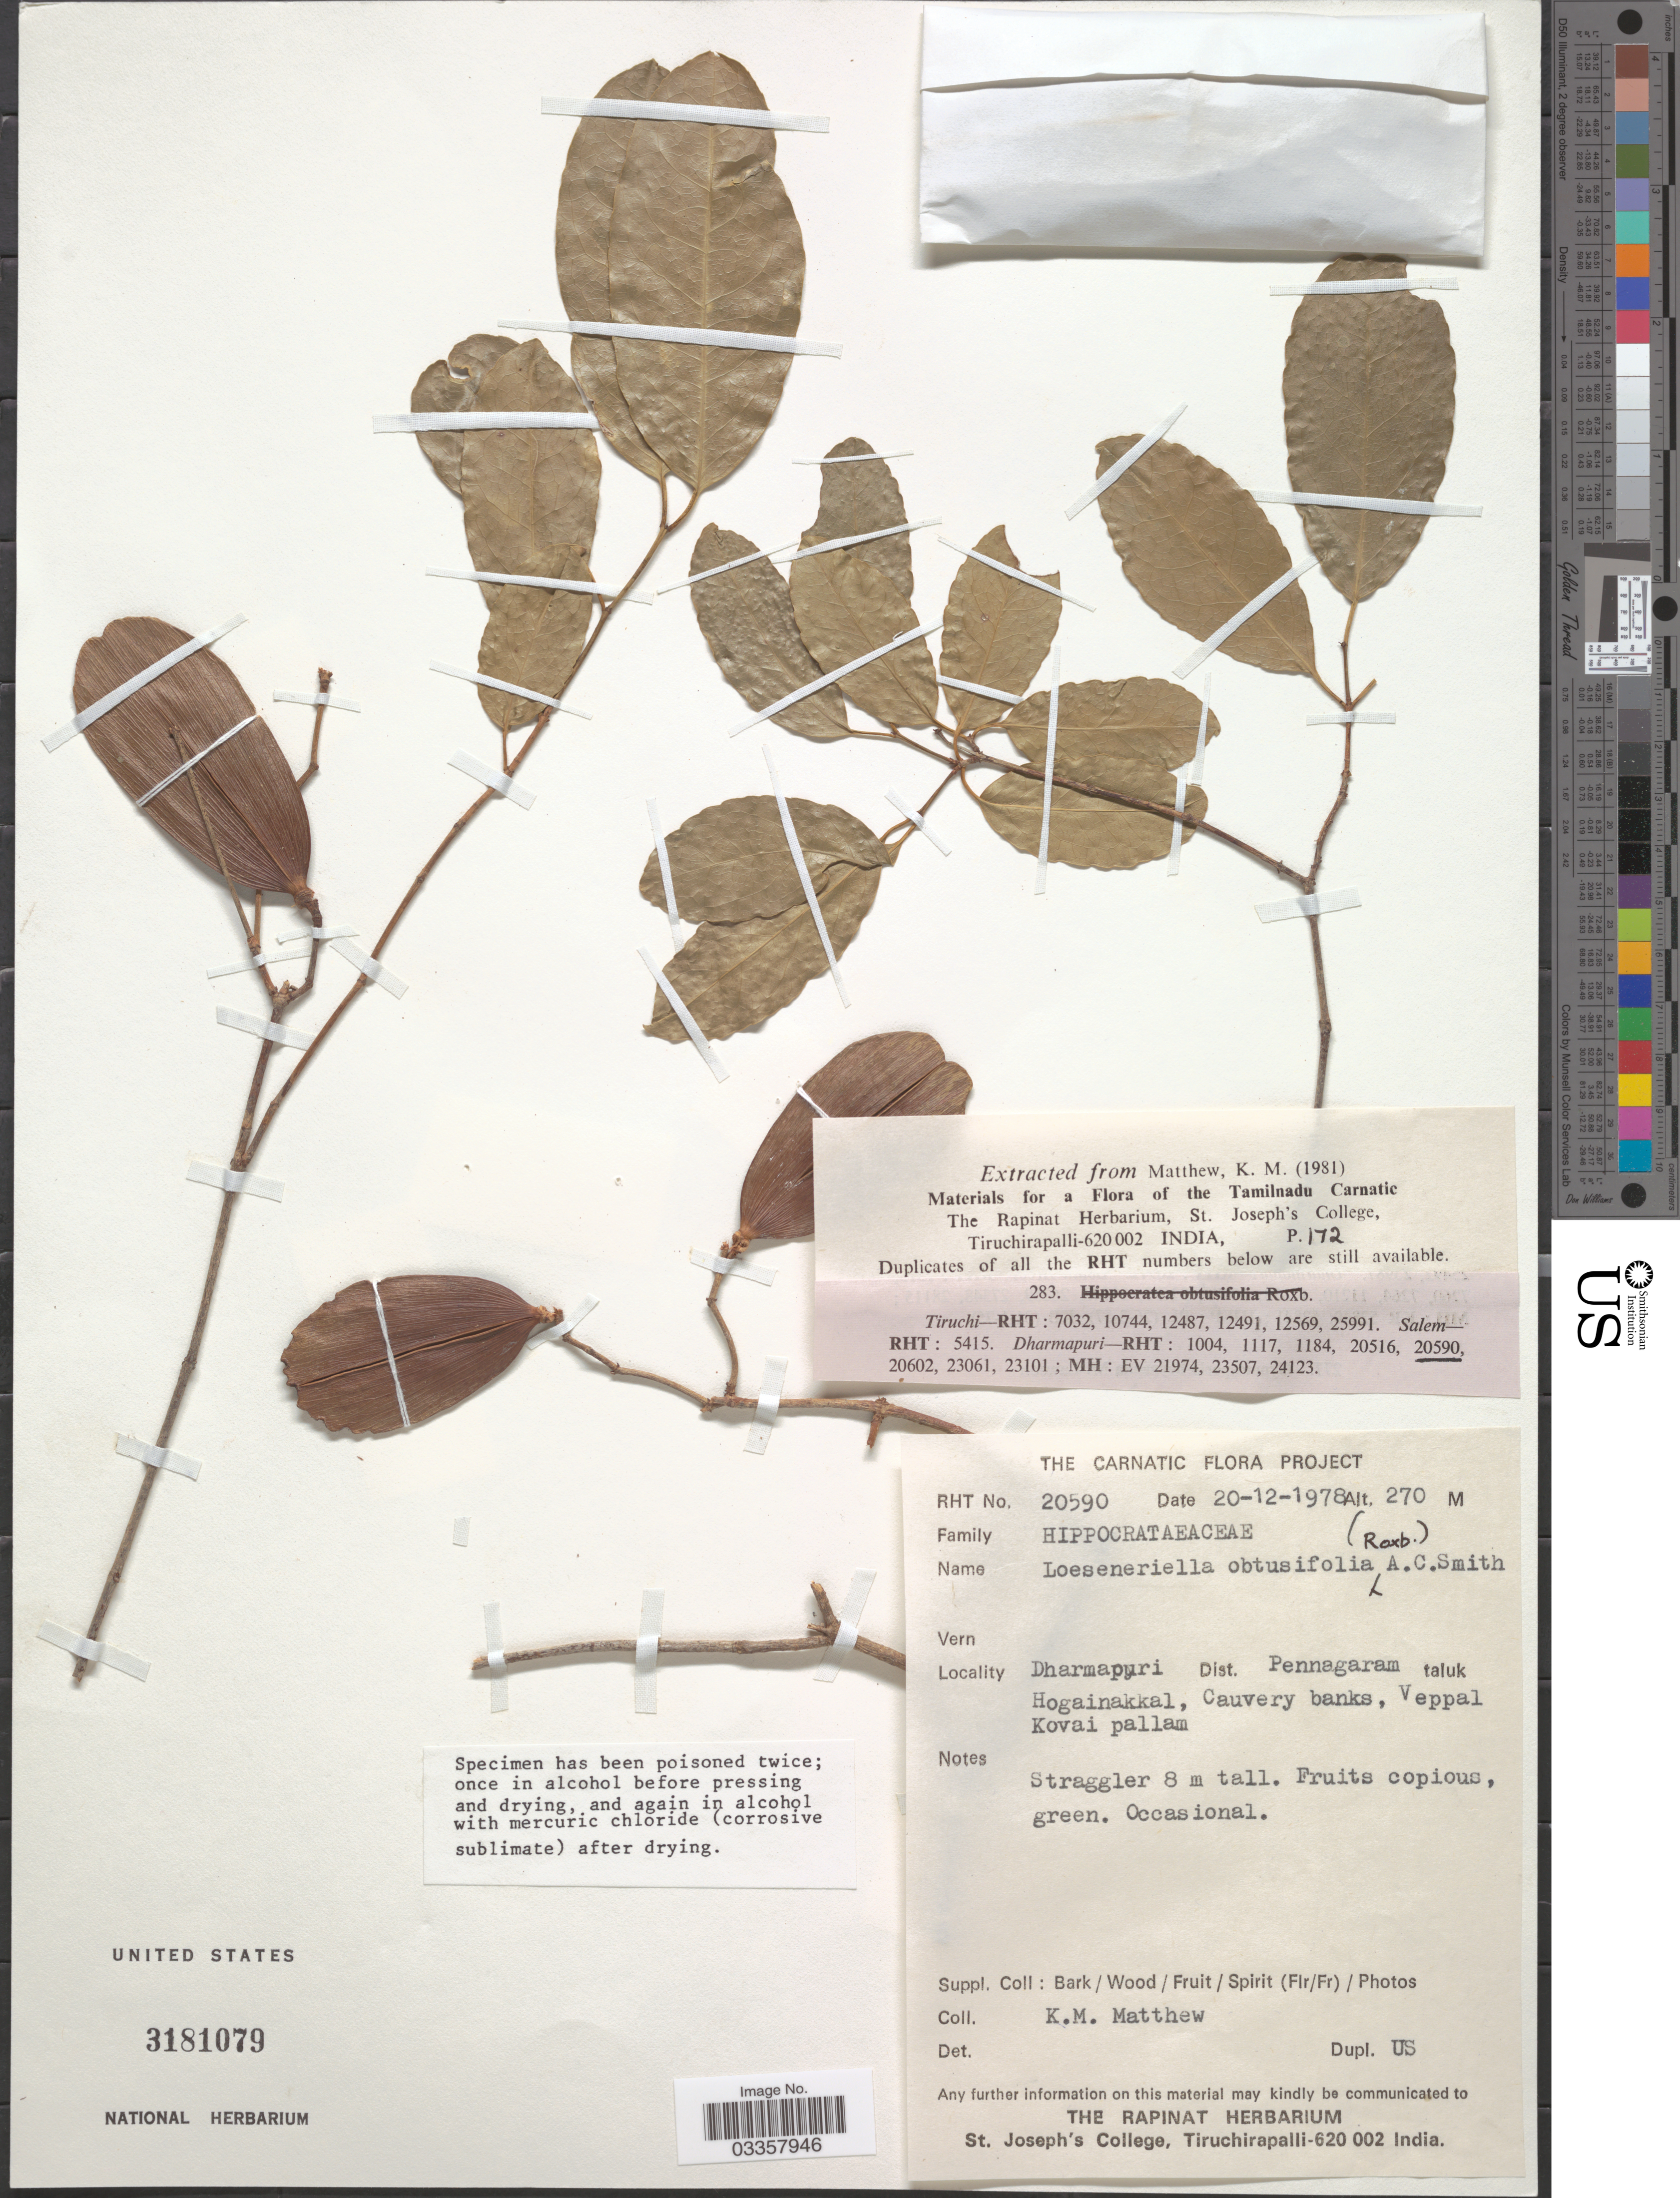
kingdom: Plantae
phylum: Tracheophyta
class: Magnoliopsida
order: Celastrales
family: Celastraceae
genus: Loeseneriella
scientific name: Loeseneriella obtusifolia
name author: (Roxb.) A.C. Sm.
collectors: K. M. Matthew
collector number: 20590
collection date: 1978-12-20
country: India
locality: Dharmapuri Dist. Pennagaram taluk Hogainakkal, Cauvery banks, Veppal Kovai pallam.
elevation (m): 270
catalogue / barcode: US 3181079